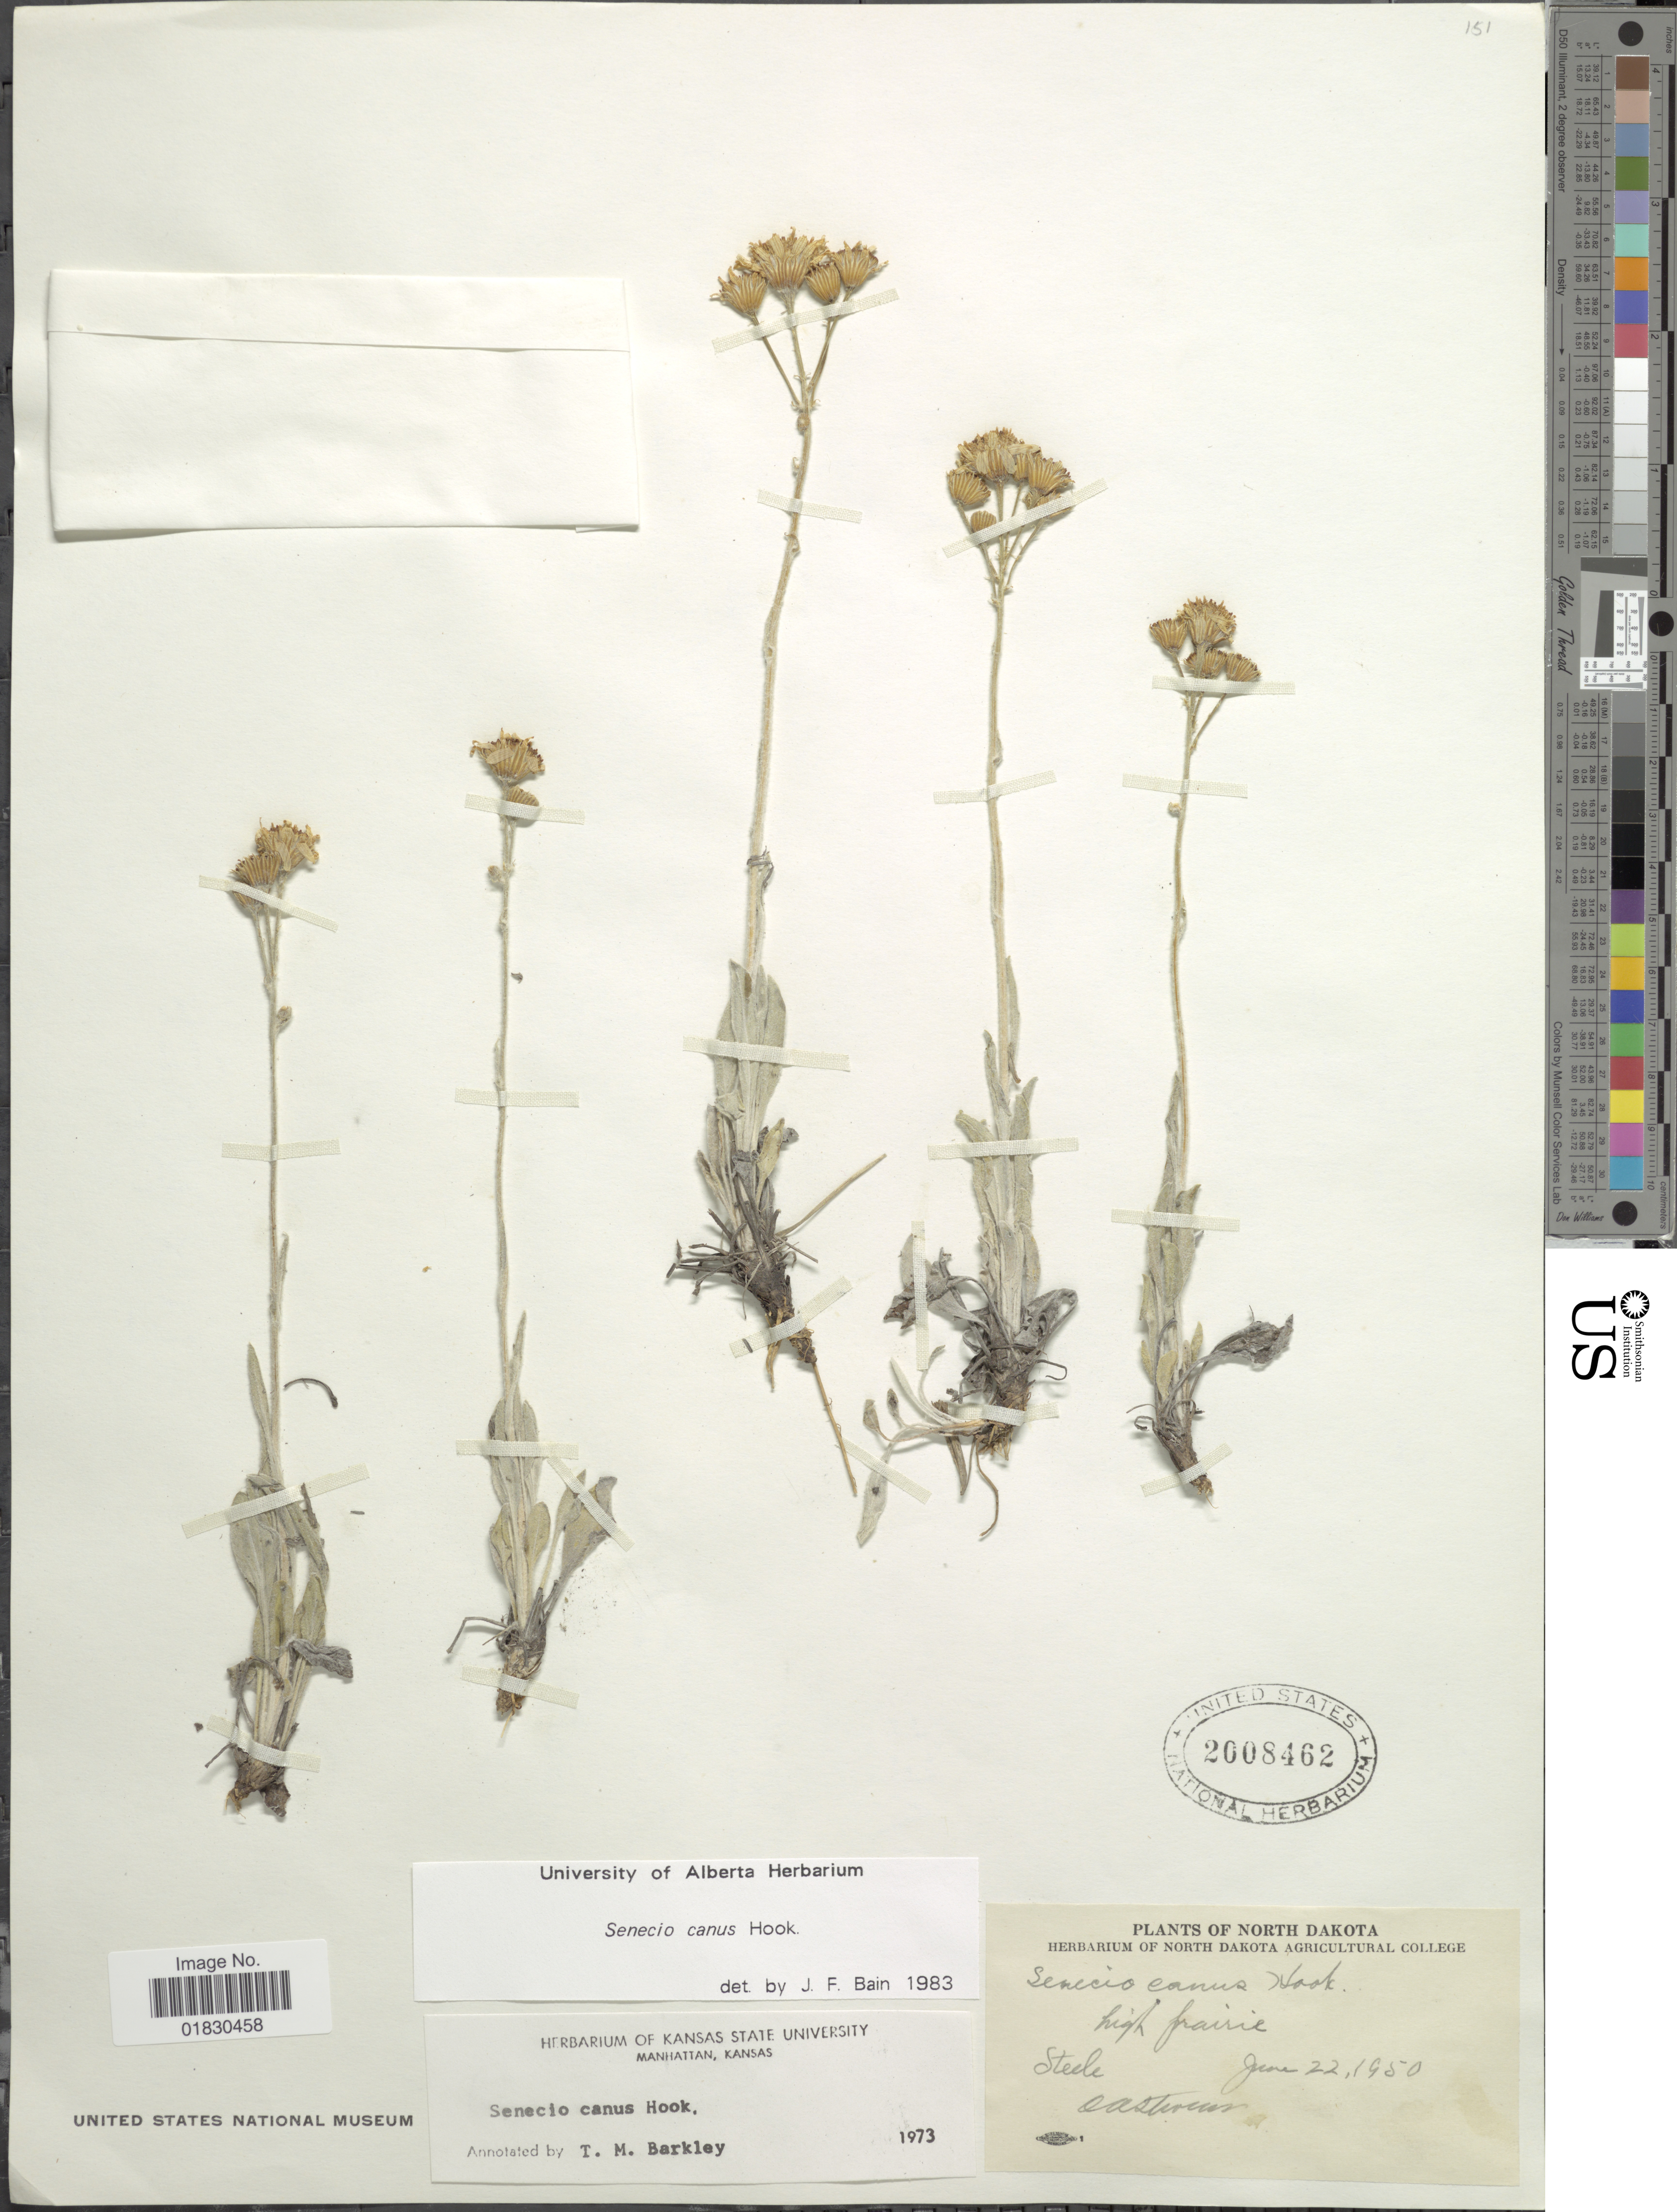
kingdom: Plantae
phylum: Tracheophyta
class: Magnoliopsida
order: Asterales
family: Asteraceae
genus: Packera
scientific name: Packera cana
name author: (Hook.) W.A. Weber & Á. Löve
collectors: O. A. Stevens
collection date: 1950-06-22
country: United States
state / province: North Dakota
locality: Steele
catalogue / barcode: US 2008462